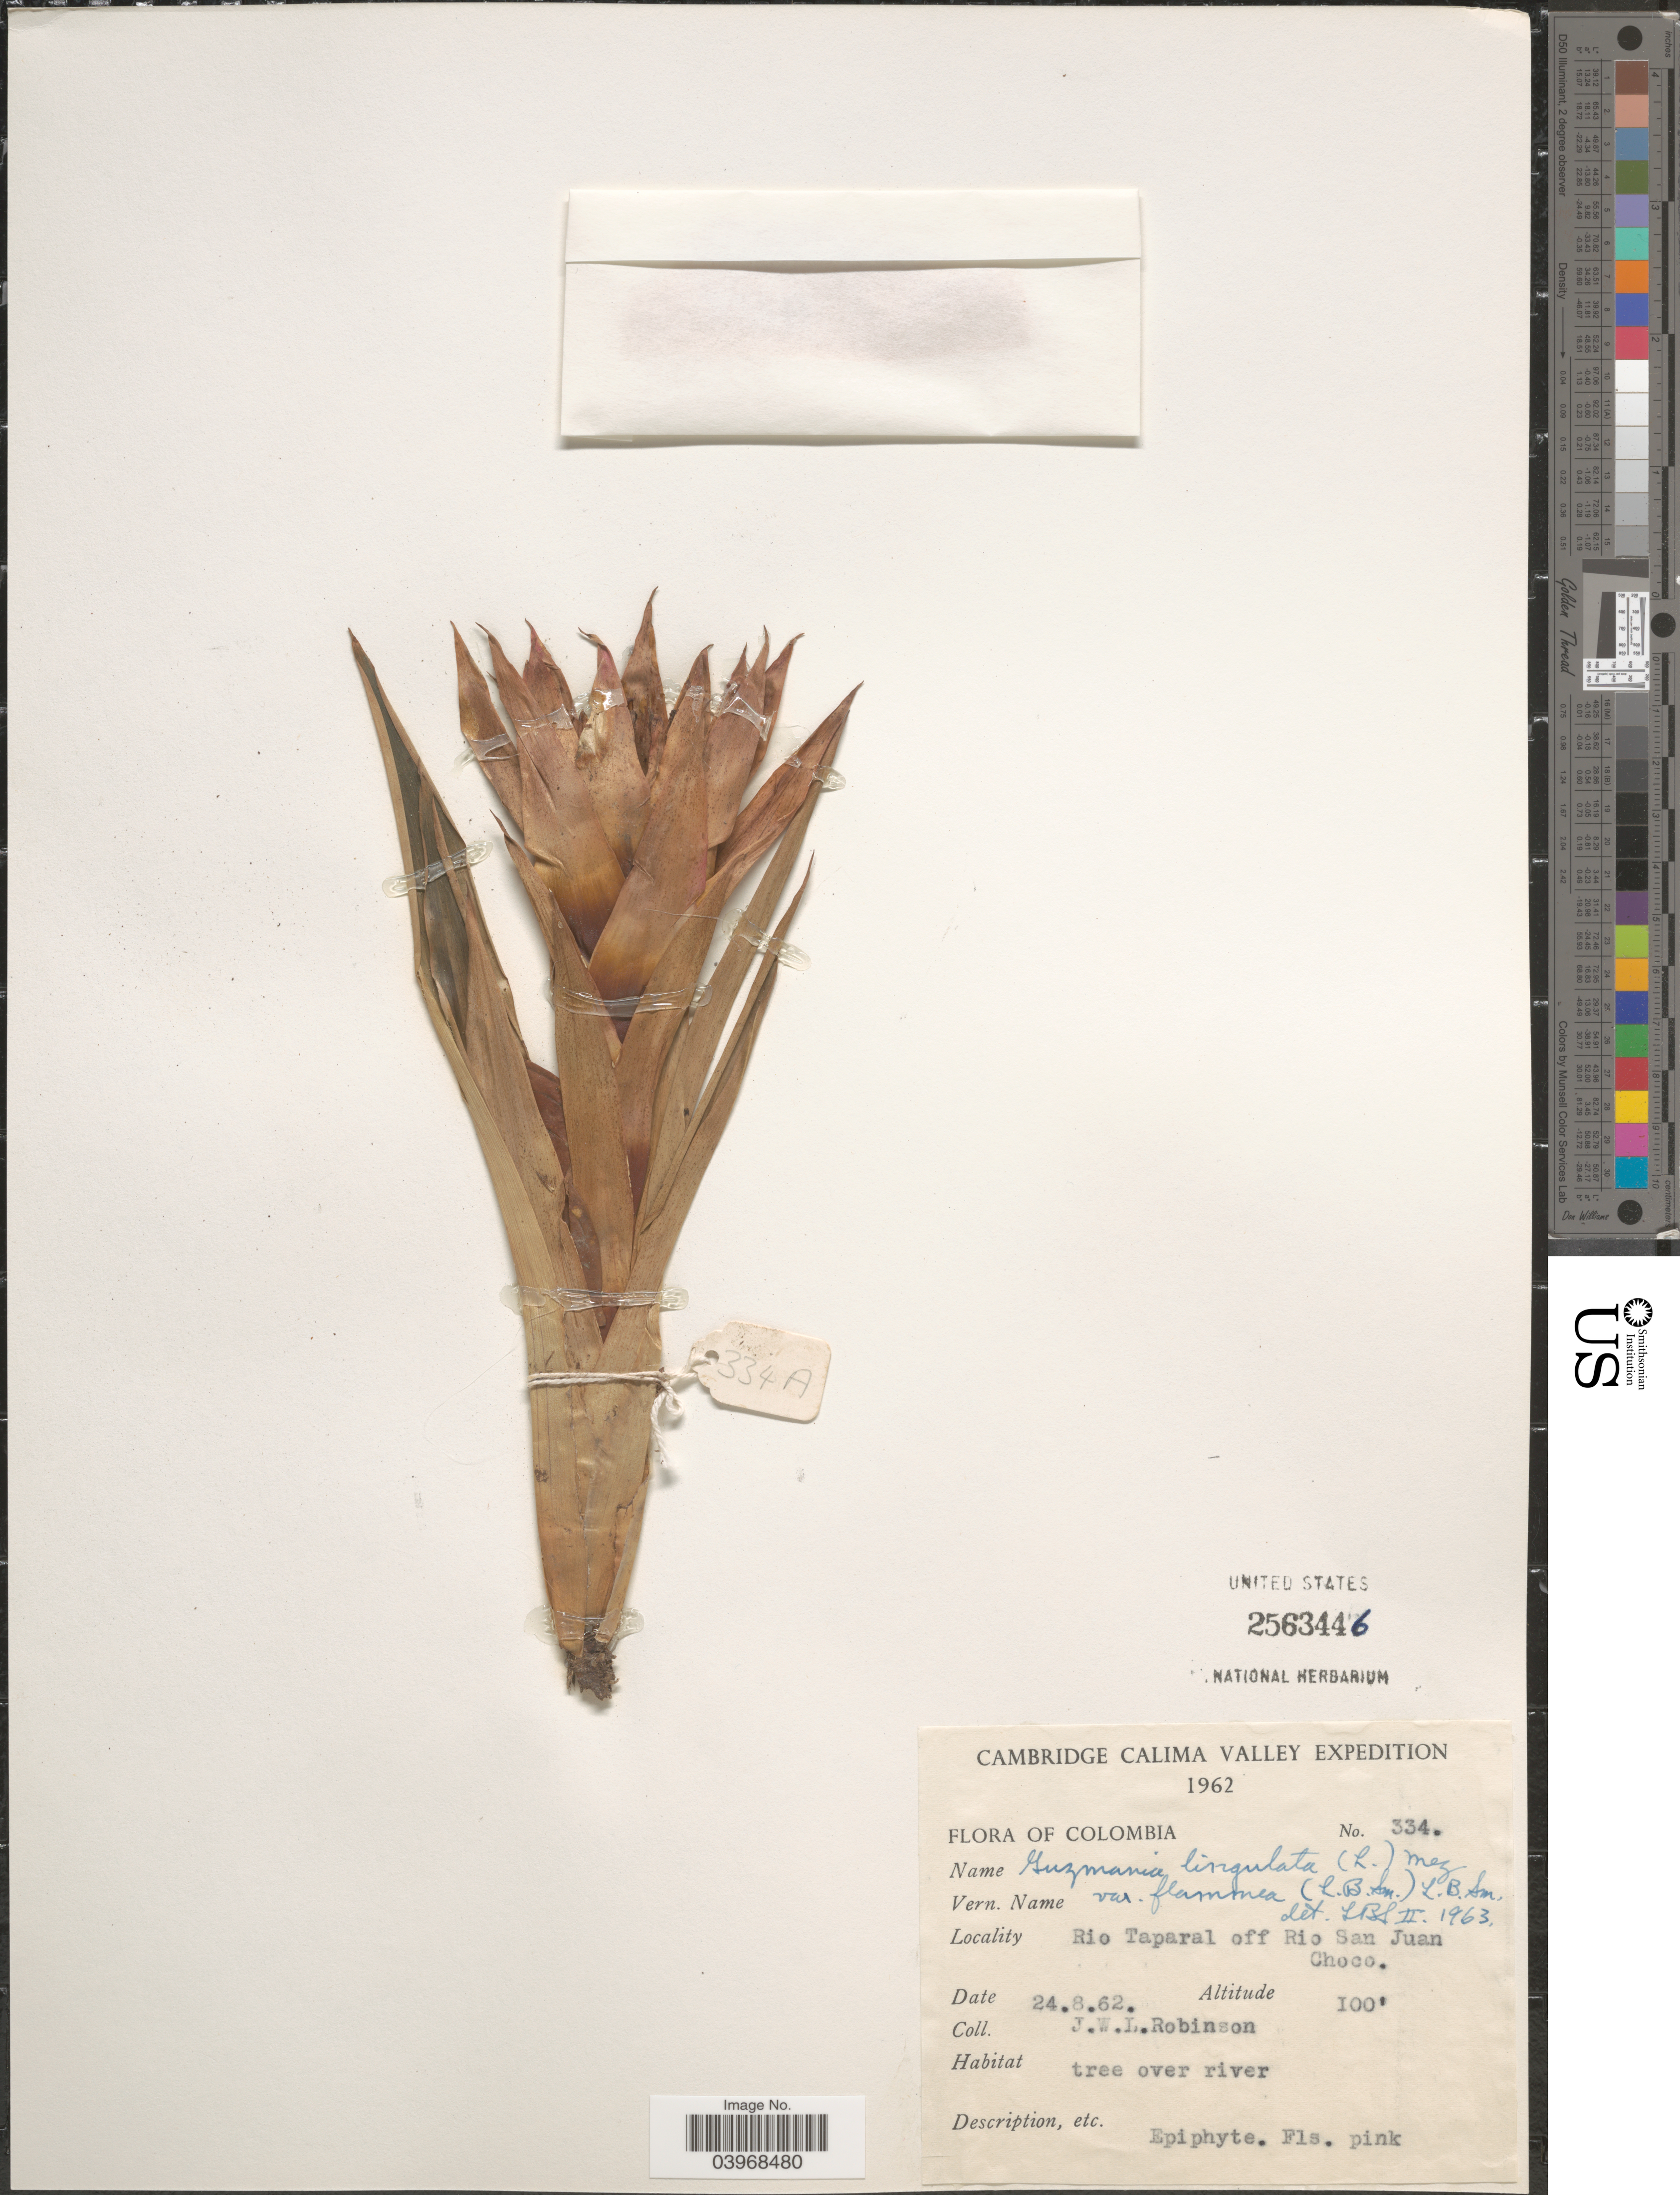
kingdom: Plantae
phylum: Tracheophyta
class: Liliopsida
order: Poales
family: Bromeliaceae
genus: Guzmania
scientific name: Guzmania lingulata var. flammea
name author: (L.B. Sm.) L.B. Sm.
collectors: J. W. Robinson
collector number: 334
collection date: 1962-08-24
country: Colombia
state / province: Chocó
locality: Rio Taparal off Rio San Juan.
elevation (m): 30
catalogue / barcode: US 2563446